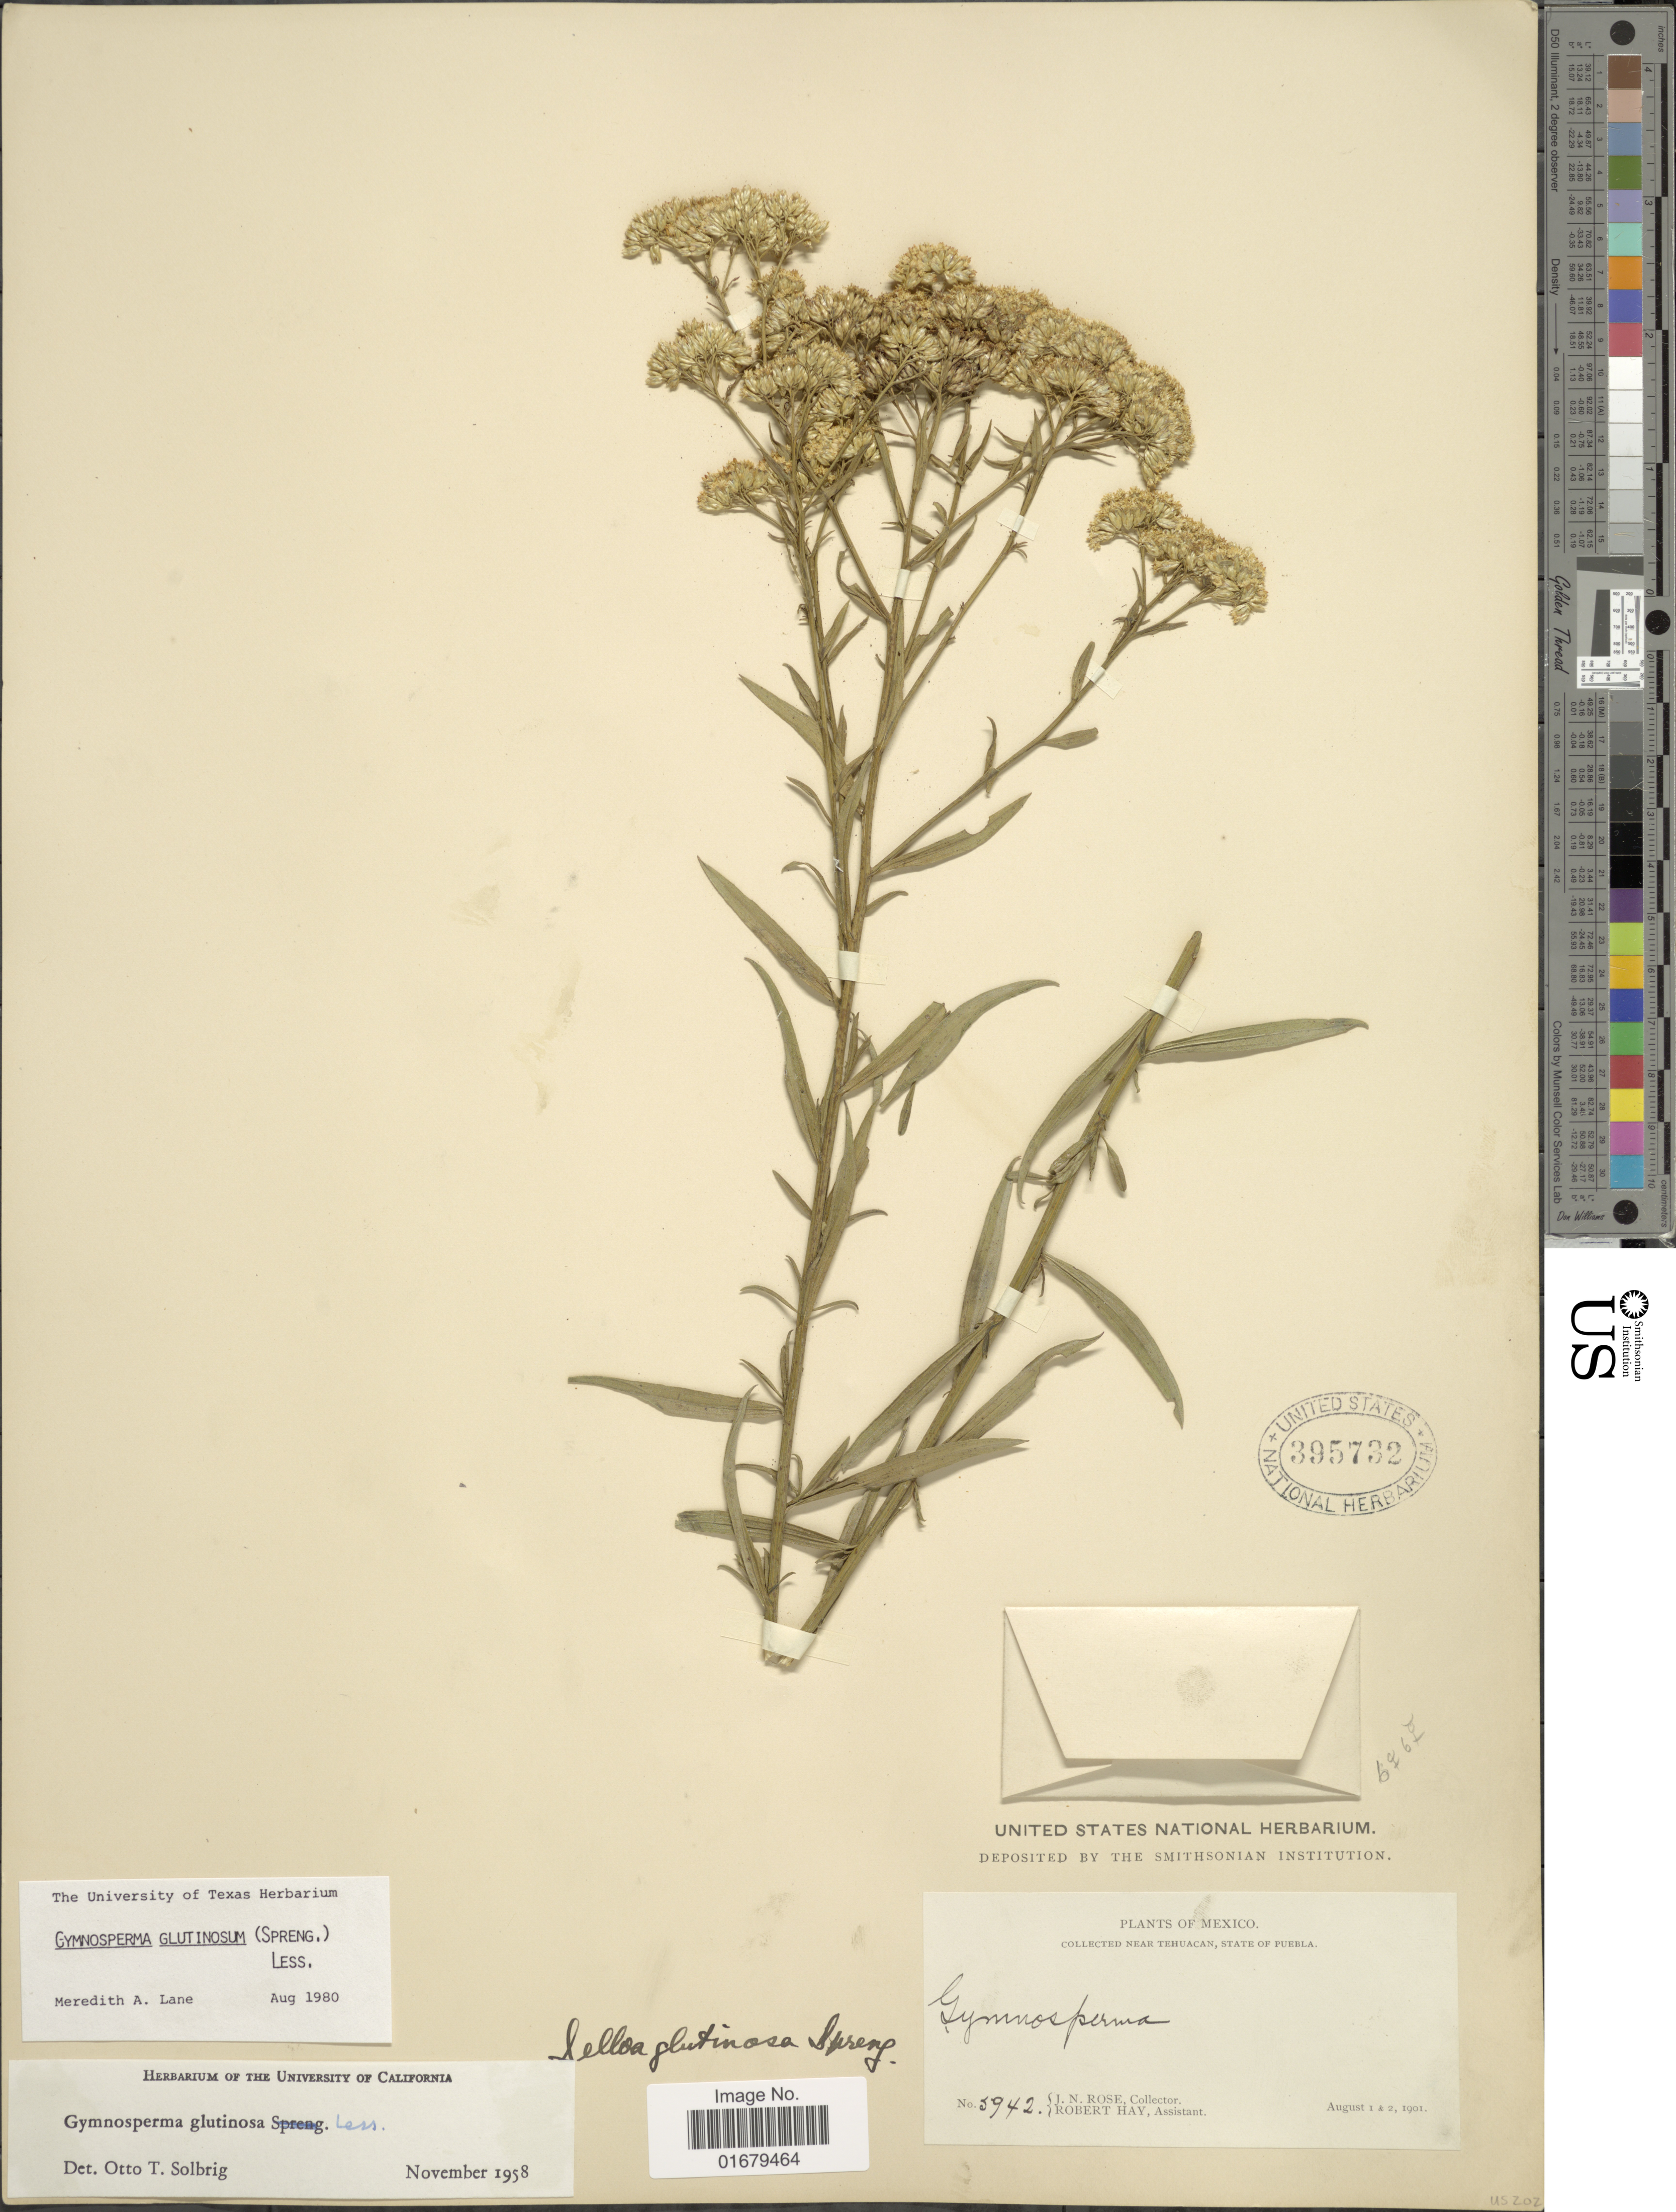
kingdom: Plantae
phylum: Tracheophyta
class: Magnoliopsida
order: Asterales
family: Asteraceae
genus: Gymnosperma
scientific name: Gymnosperma glutinosum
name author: (Spreng.) Less.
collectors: J. N. Rose & R. H. Hay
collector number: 5942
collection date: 1901-08-01/1901-08-02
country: Mexico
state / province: Puebla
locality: Near Tehuacan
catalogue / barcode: US 395732